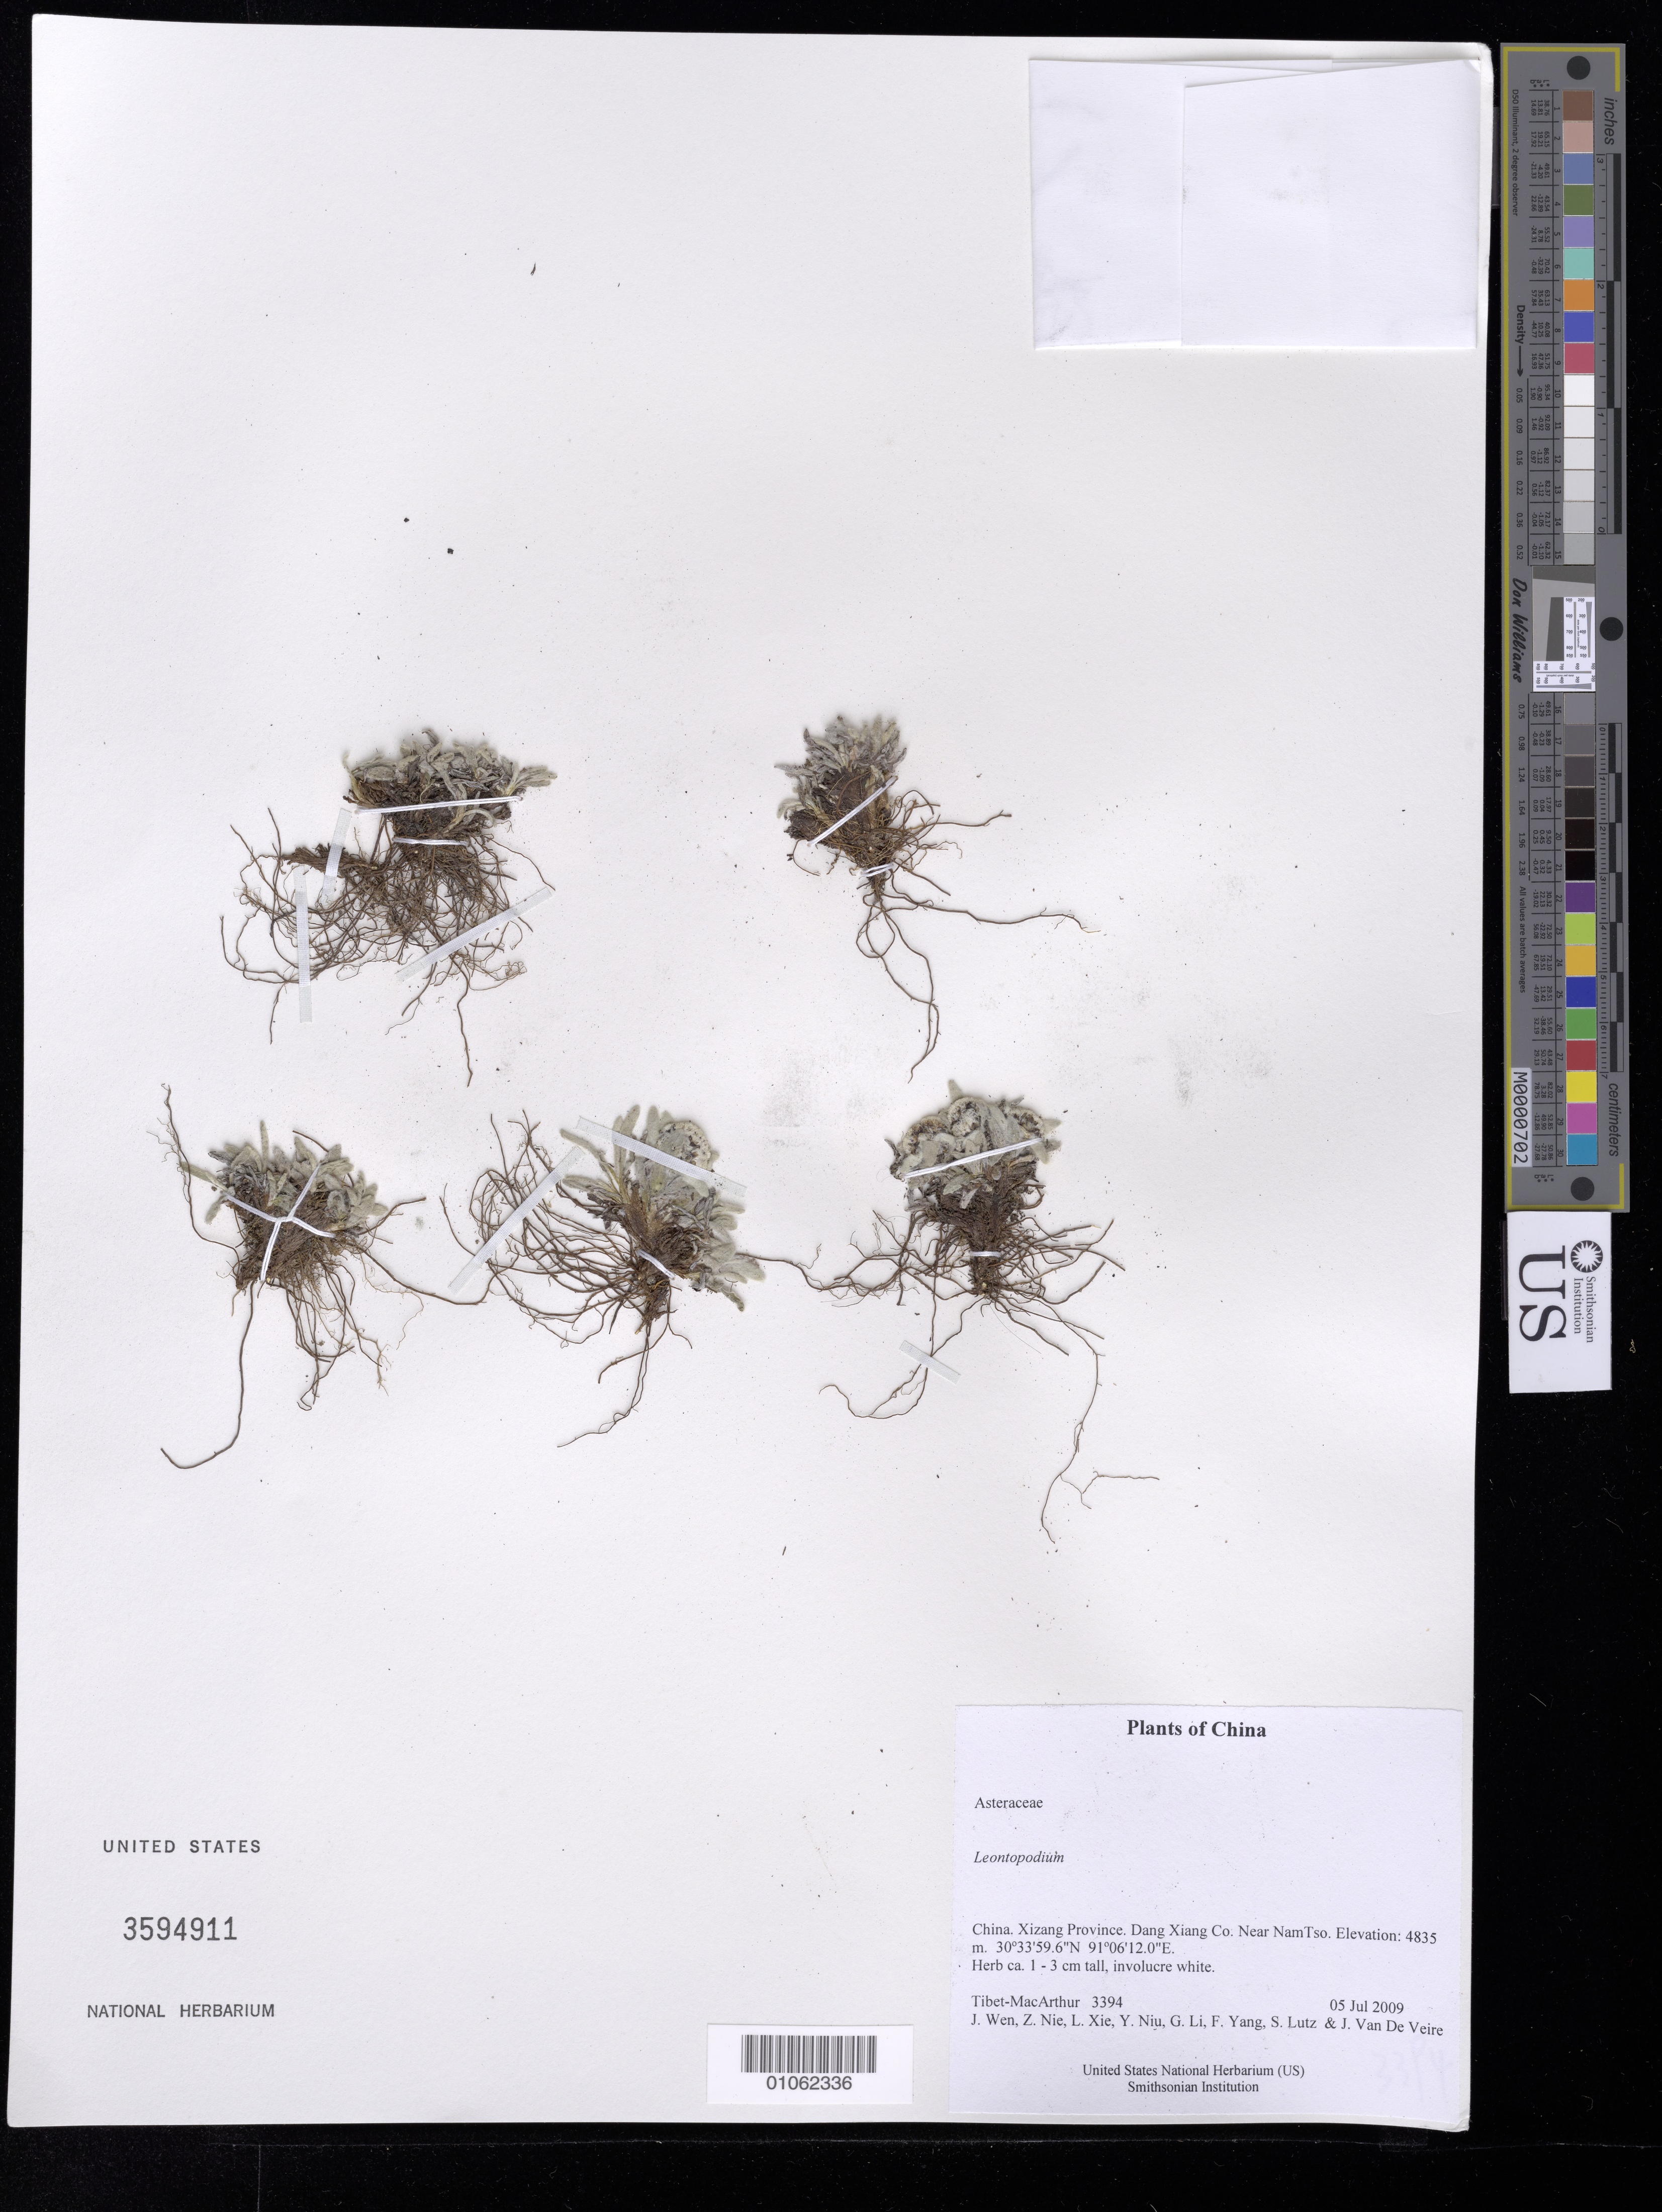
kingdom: Plantae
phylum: Tracheophyta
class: Magnoliopsida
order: Asterales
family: Asteraceae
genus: Leontopodium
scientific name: Leontopodium sp.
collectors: Tibet-MacArthur, J. Wen, Z. Nie, L. Xie, Y. Niu, G. Li, F. Yang, S. Lutz & J. Van De Veire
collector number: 3394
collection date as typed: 05 Jul 2009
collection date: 2009-07-05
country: China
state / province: Xizang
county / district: Dang Xiang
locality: Near NamTso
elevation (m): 4835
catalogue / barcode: US 3594911